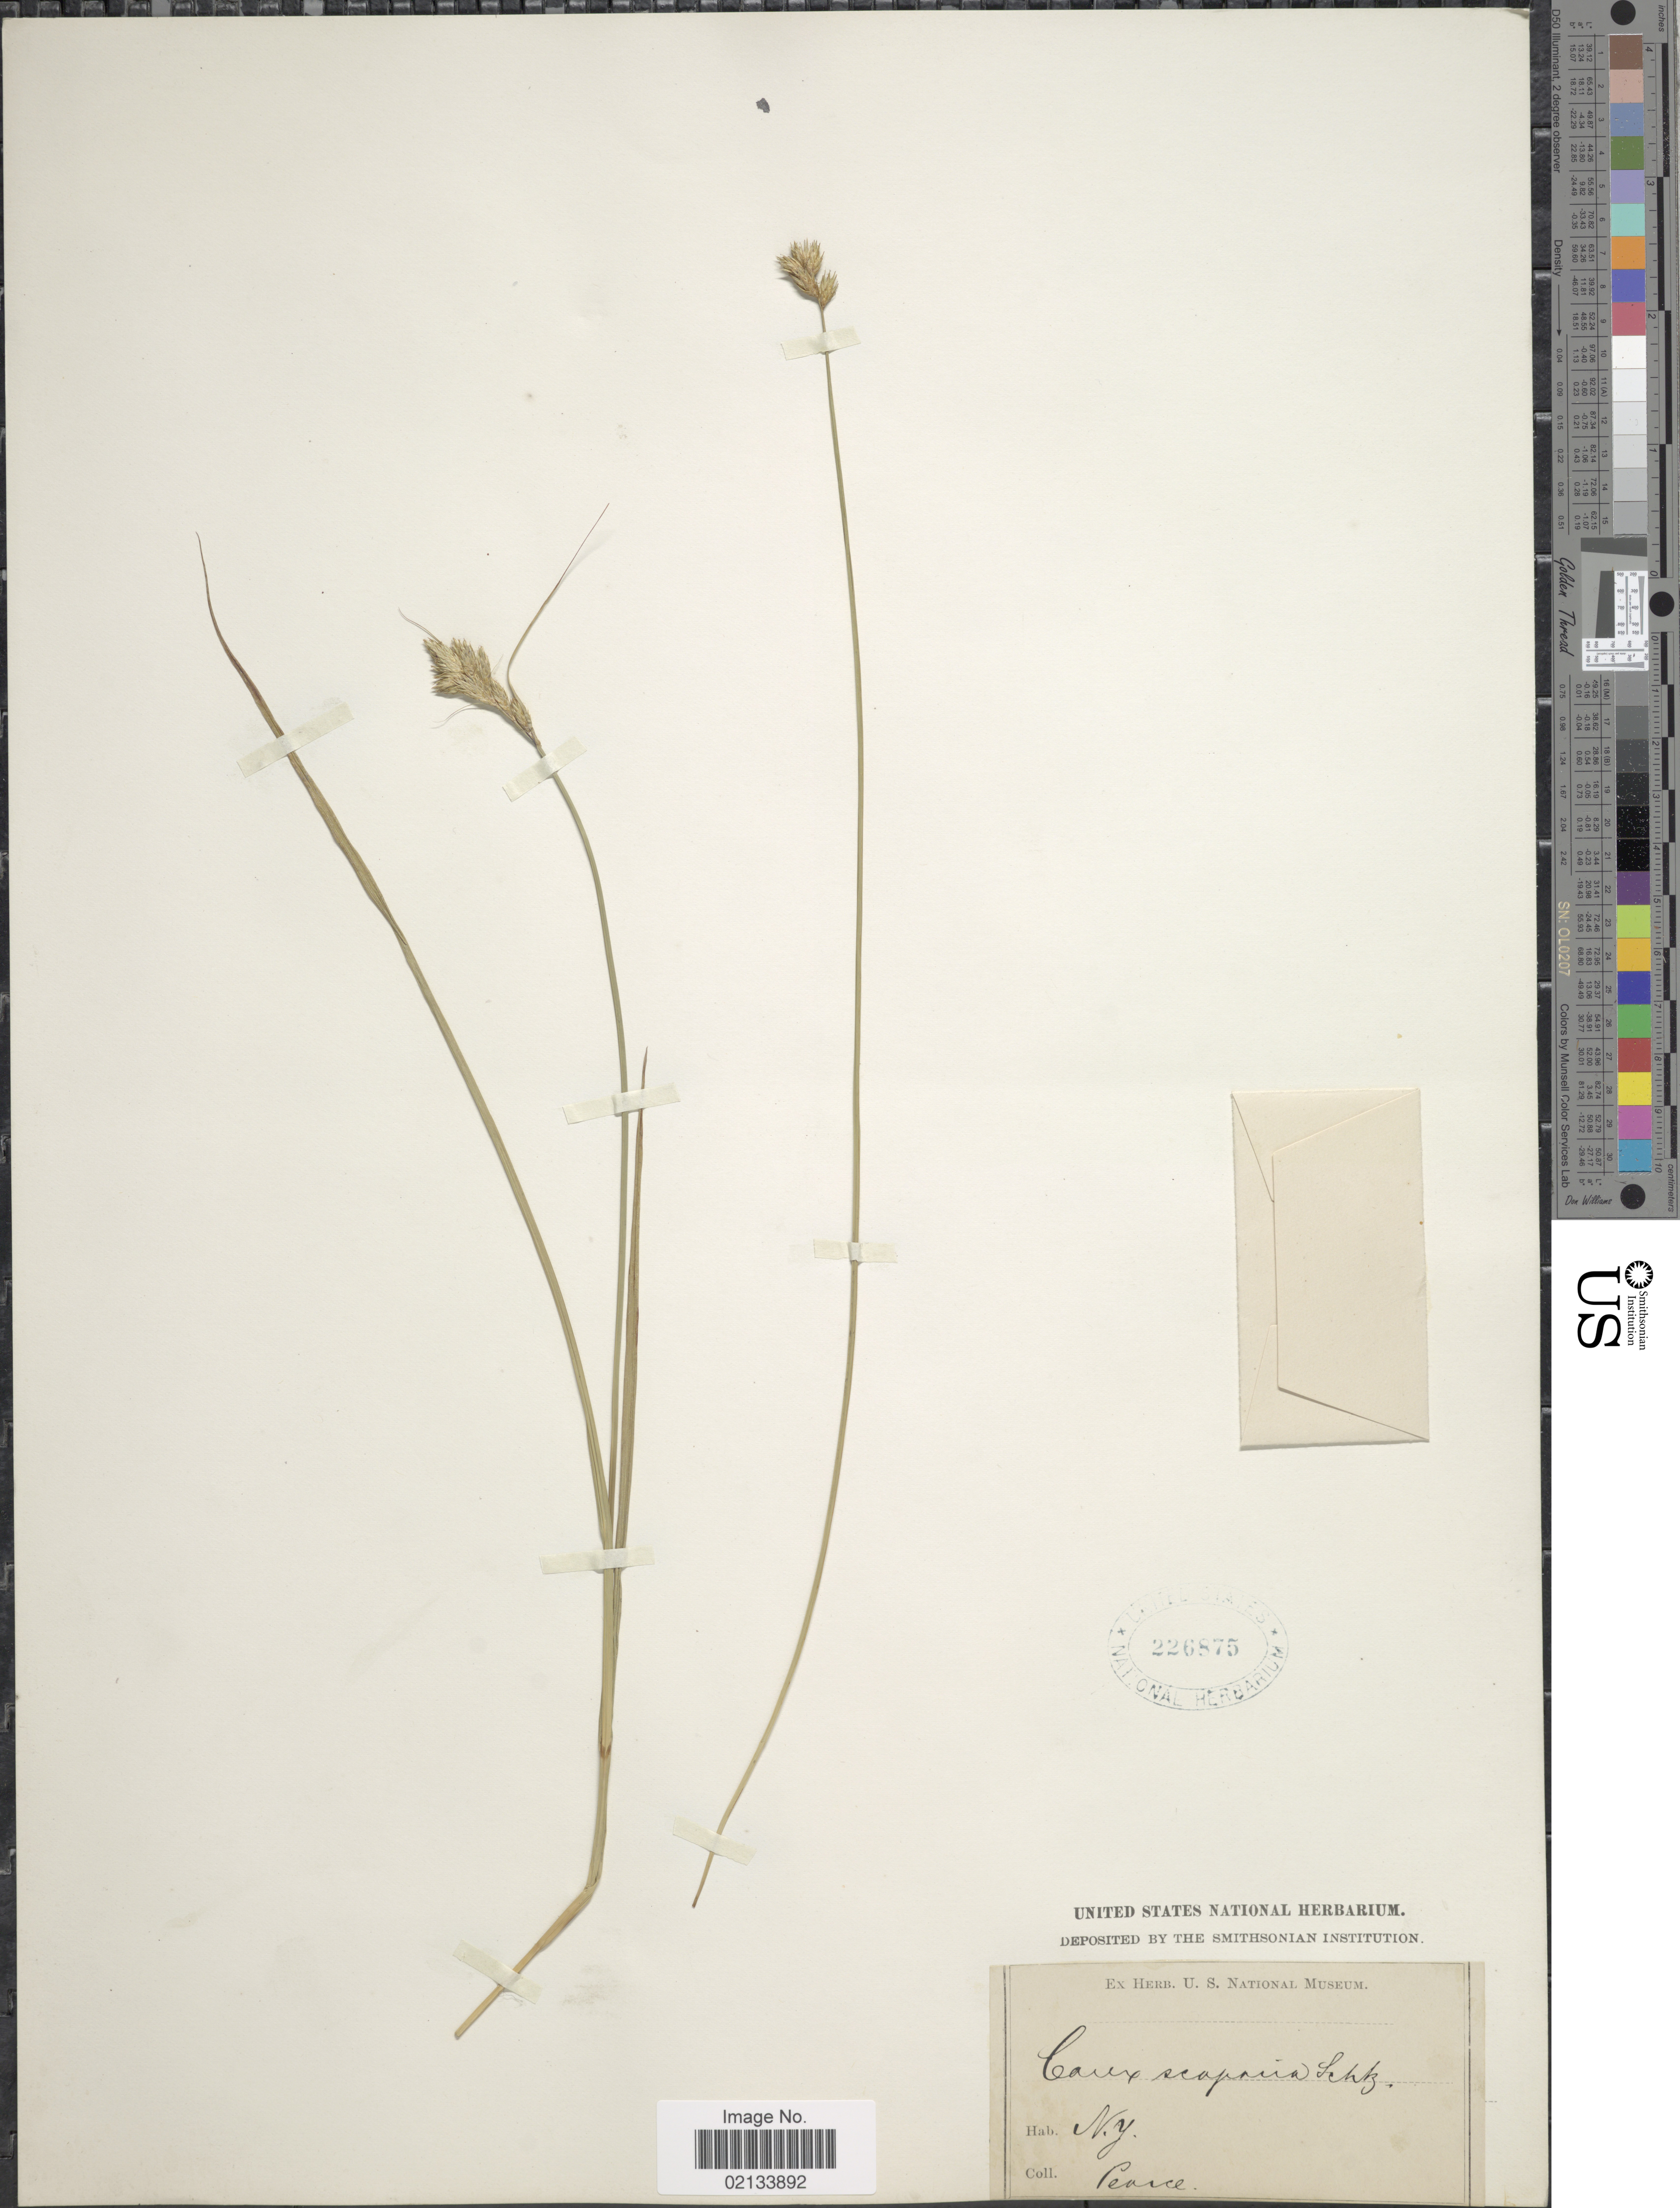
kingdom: Plantae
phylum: Tracheophyta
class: Liliopsida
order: Poales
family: Cyperaceae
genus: Carex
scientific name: Carex scoparia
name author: Schkuhr ex Willd.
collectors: -. Pearce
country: United States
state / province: New York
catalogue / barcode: US 226875